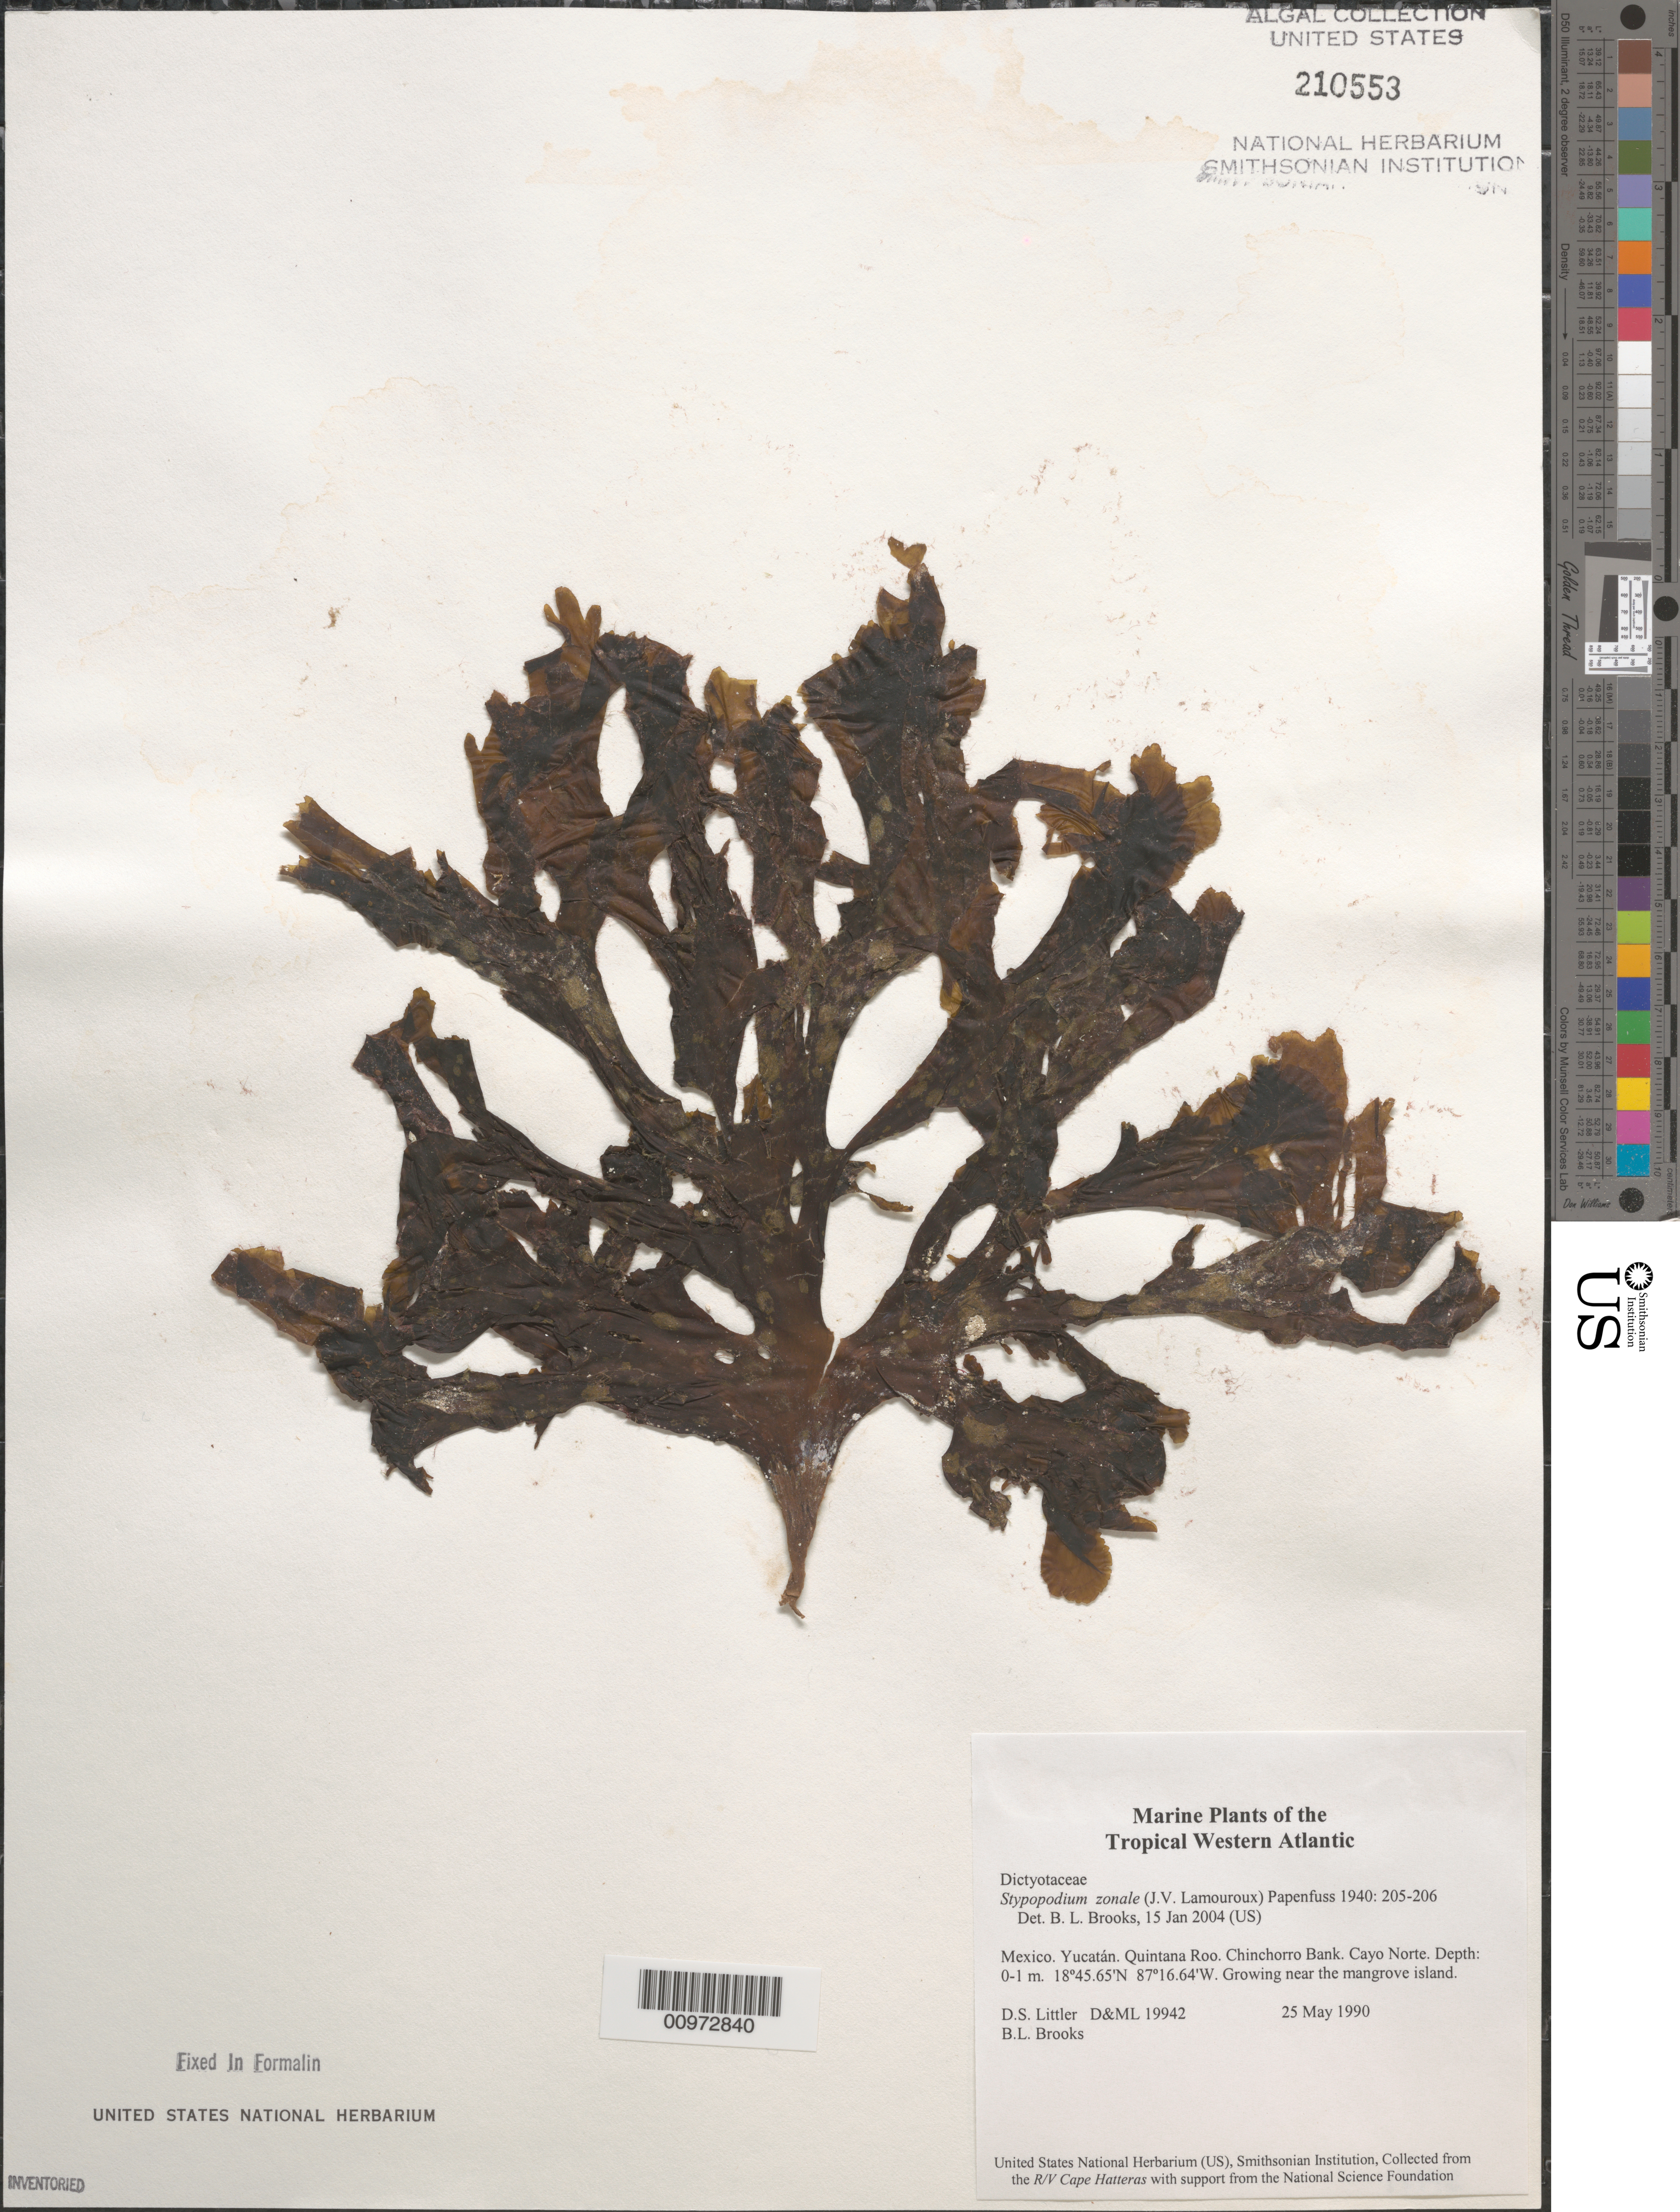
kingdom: Chromista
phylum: Ochrophyta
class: Phaeophyceae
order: Dictyotales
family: Dictyotaceae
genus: Stypopodium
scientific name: Stypopodium zonale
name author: (J.V.Lamouroux) Papenf.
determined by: Brooks, B. L., (BOT), Smithsonian Institution - National Museum of Natural History (UNITED STATES)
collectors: D. S. Littler & B. Brooks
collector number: D&ML 19942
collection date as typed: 25 May 1990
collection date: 1990-05-25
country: Mexico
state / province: Quintana Roo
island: Cayo Norte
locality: Chinchorro Bank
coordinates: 18 45.65'N, 87 16.64'W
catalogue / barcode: US 210553